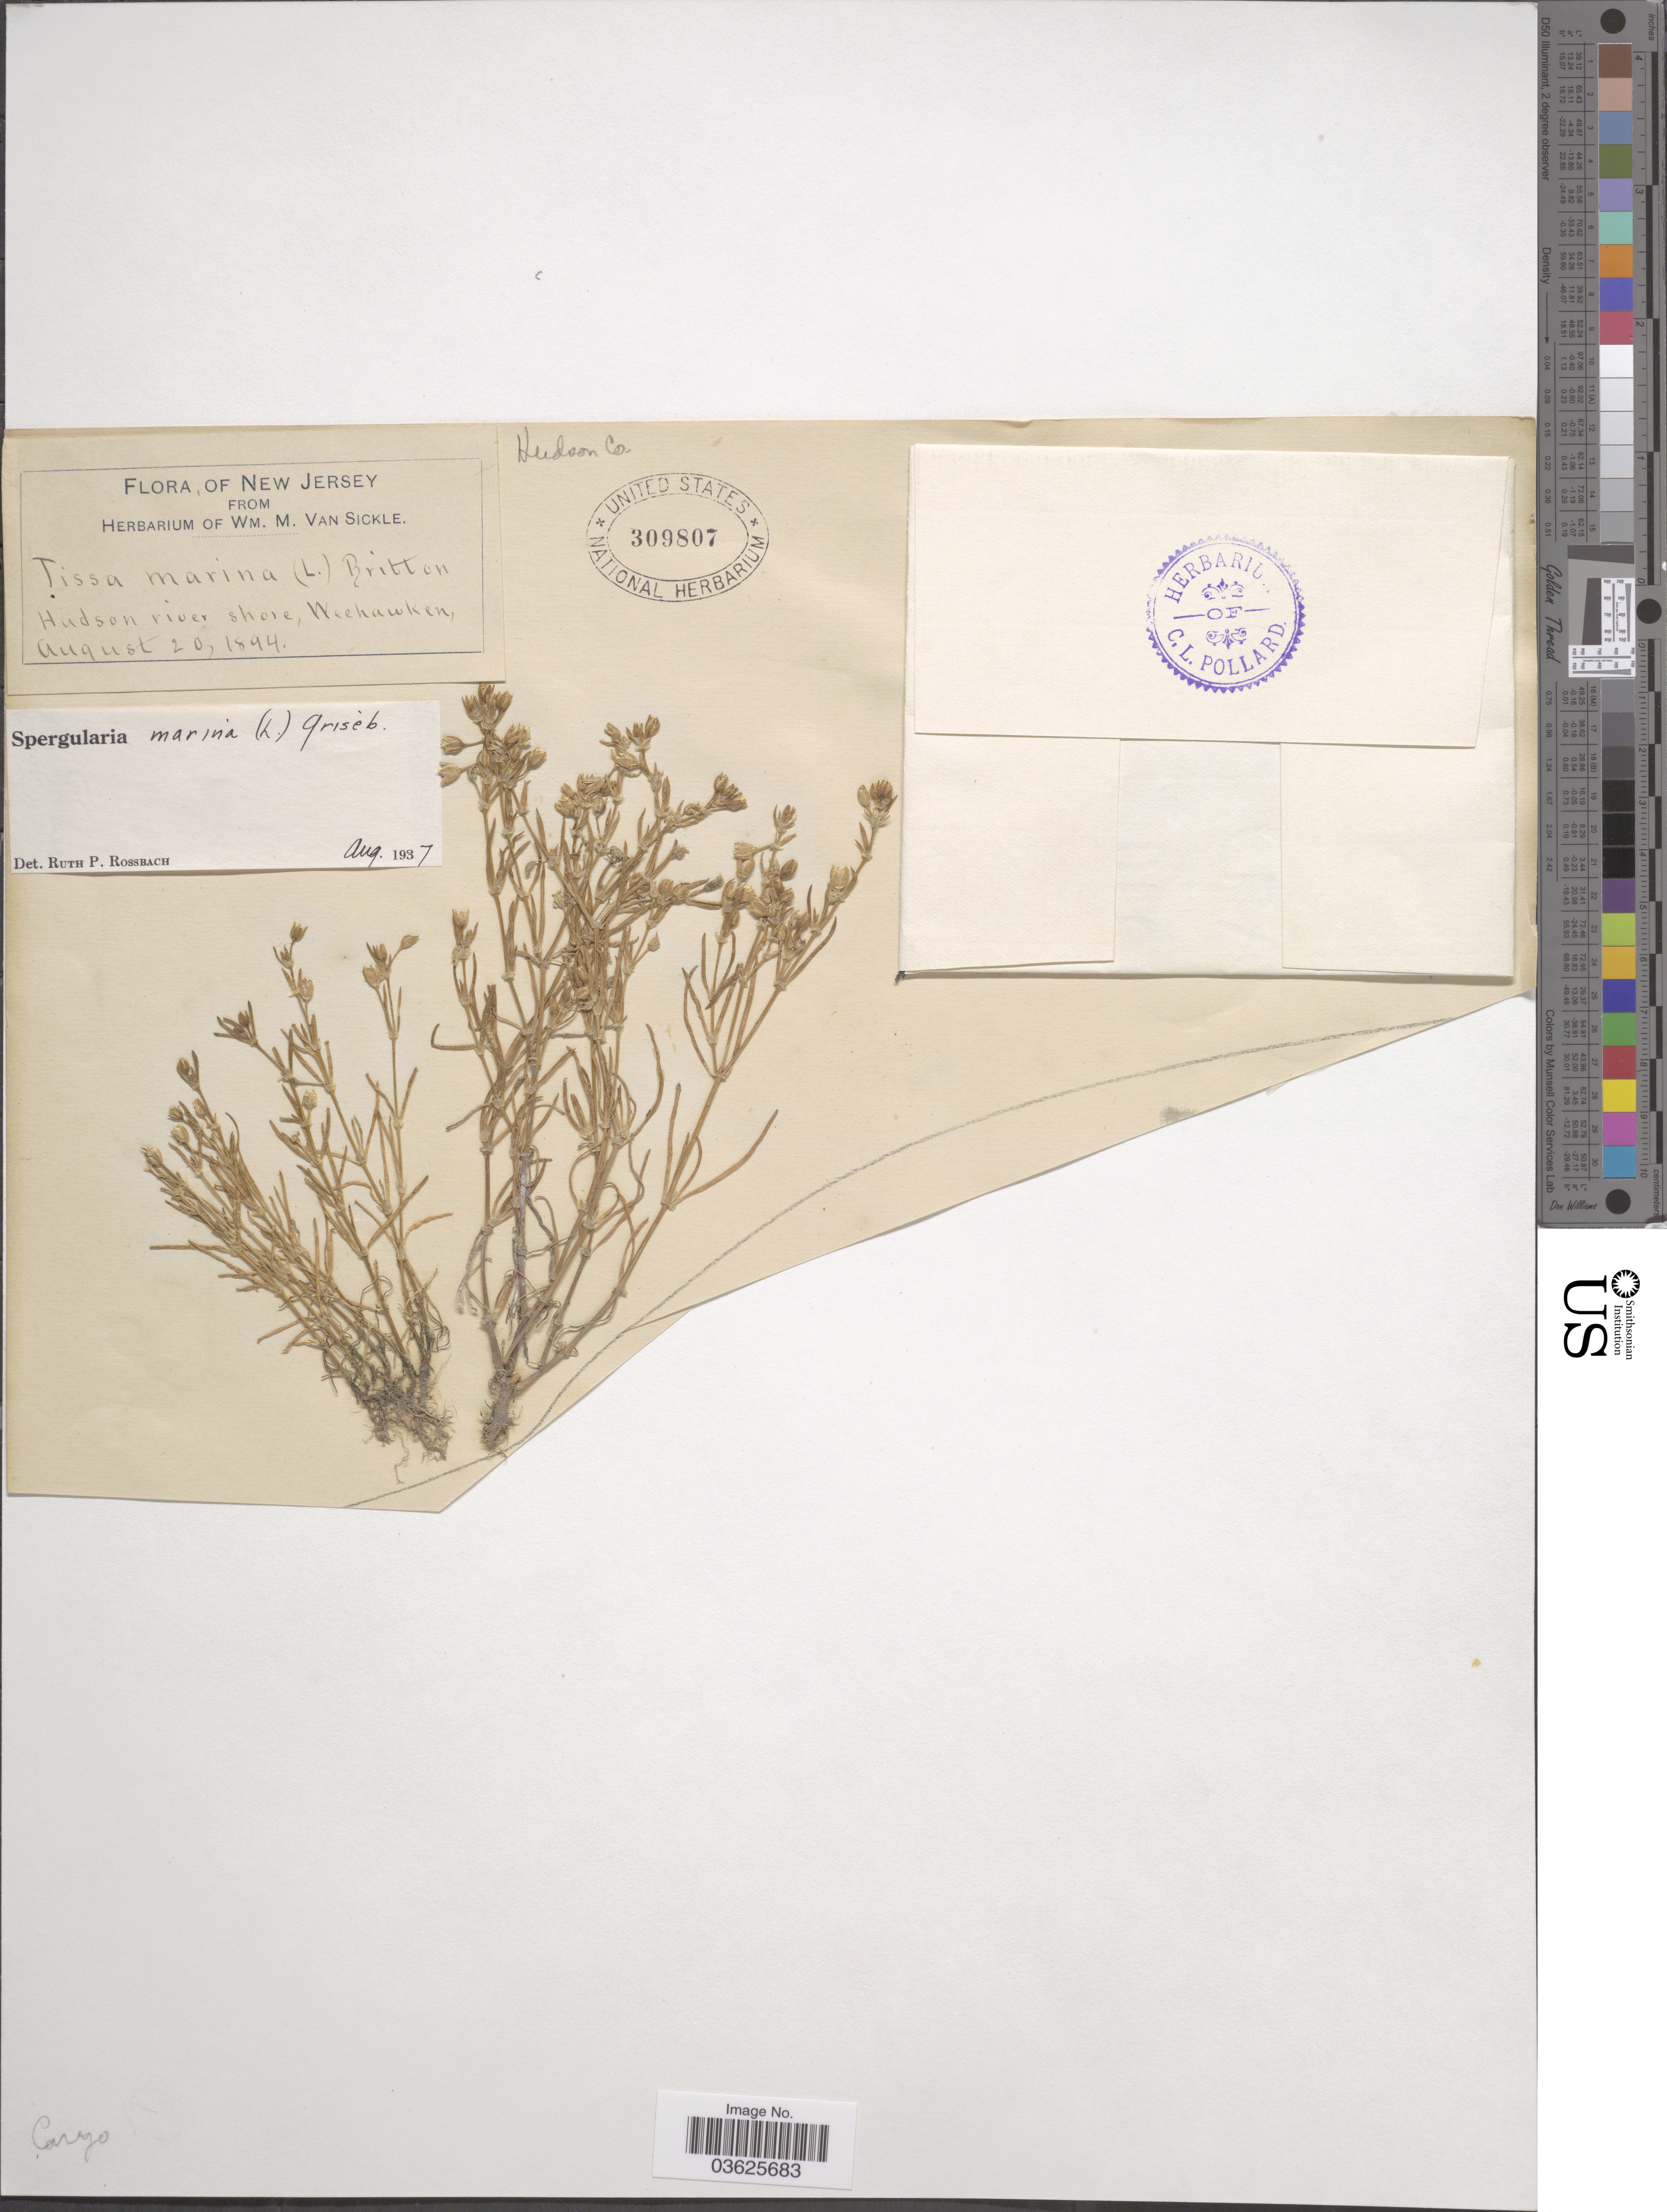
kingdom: Plantae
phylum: Tracheophyta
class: Magnoliopsida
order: Caryophyllales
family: Caryophyllaceae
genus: Spergularia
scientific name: Spergularia marina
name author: (L.) Griseb.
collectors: ex herb. Wm. M. Van Sickle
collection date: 1894-08-20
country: United States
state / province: New Jersey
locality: Hudson river shore, Weehawken. Hudson Co.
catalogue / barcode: US 309807